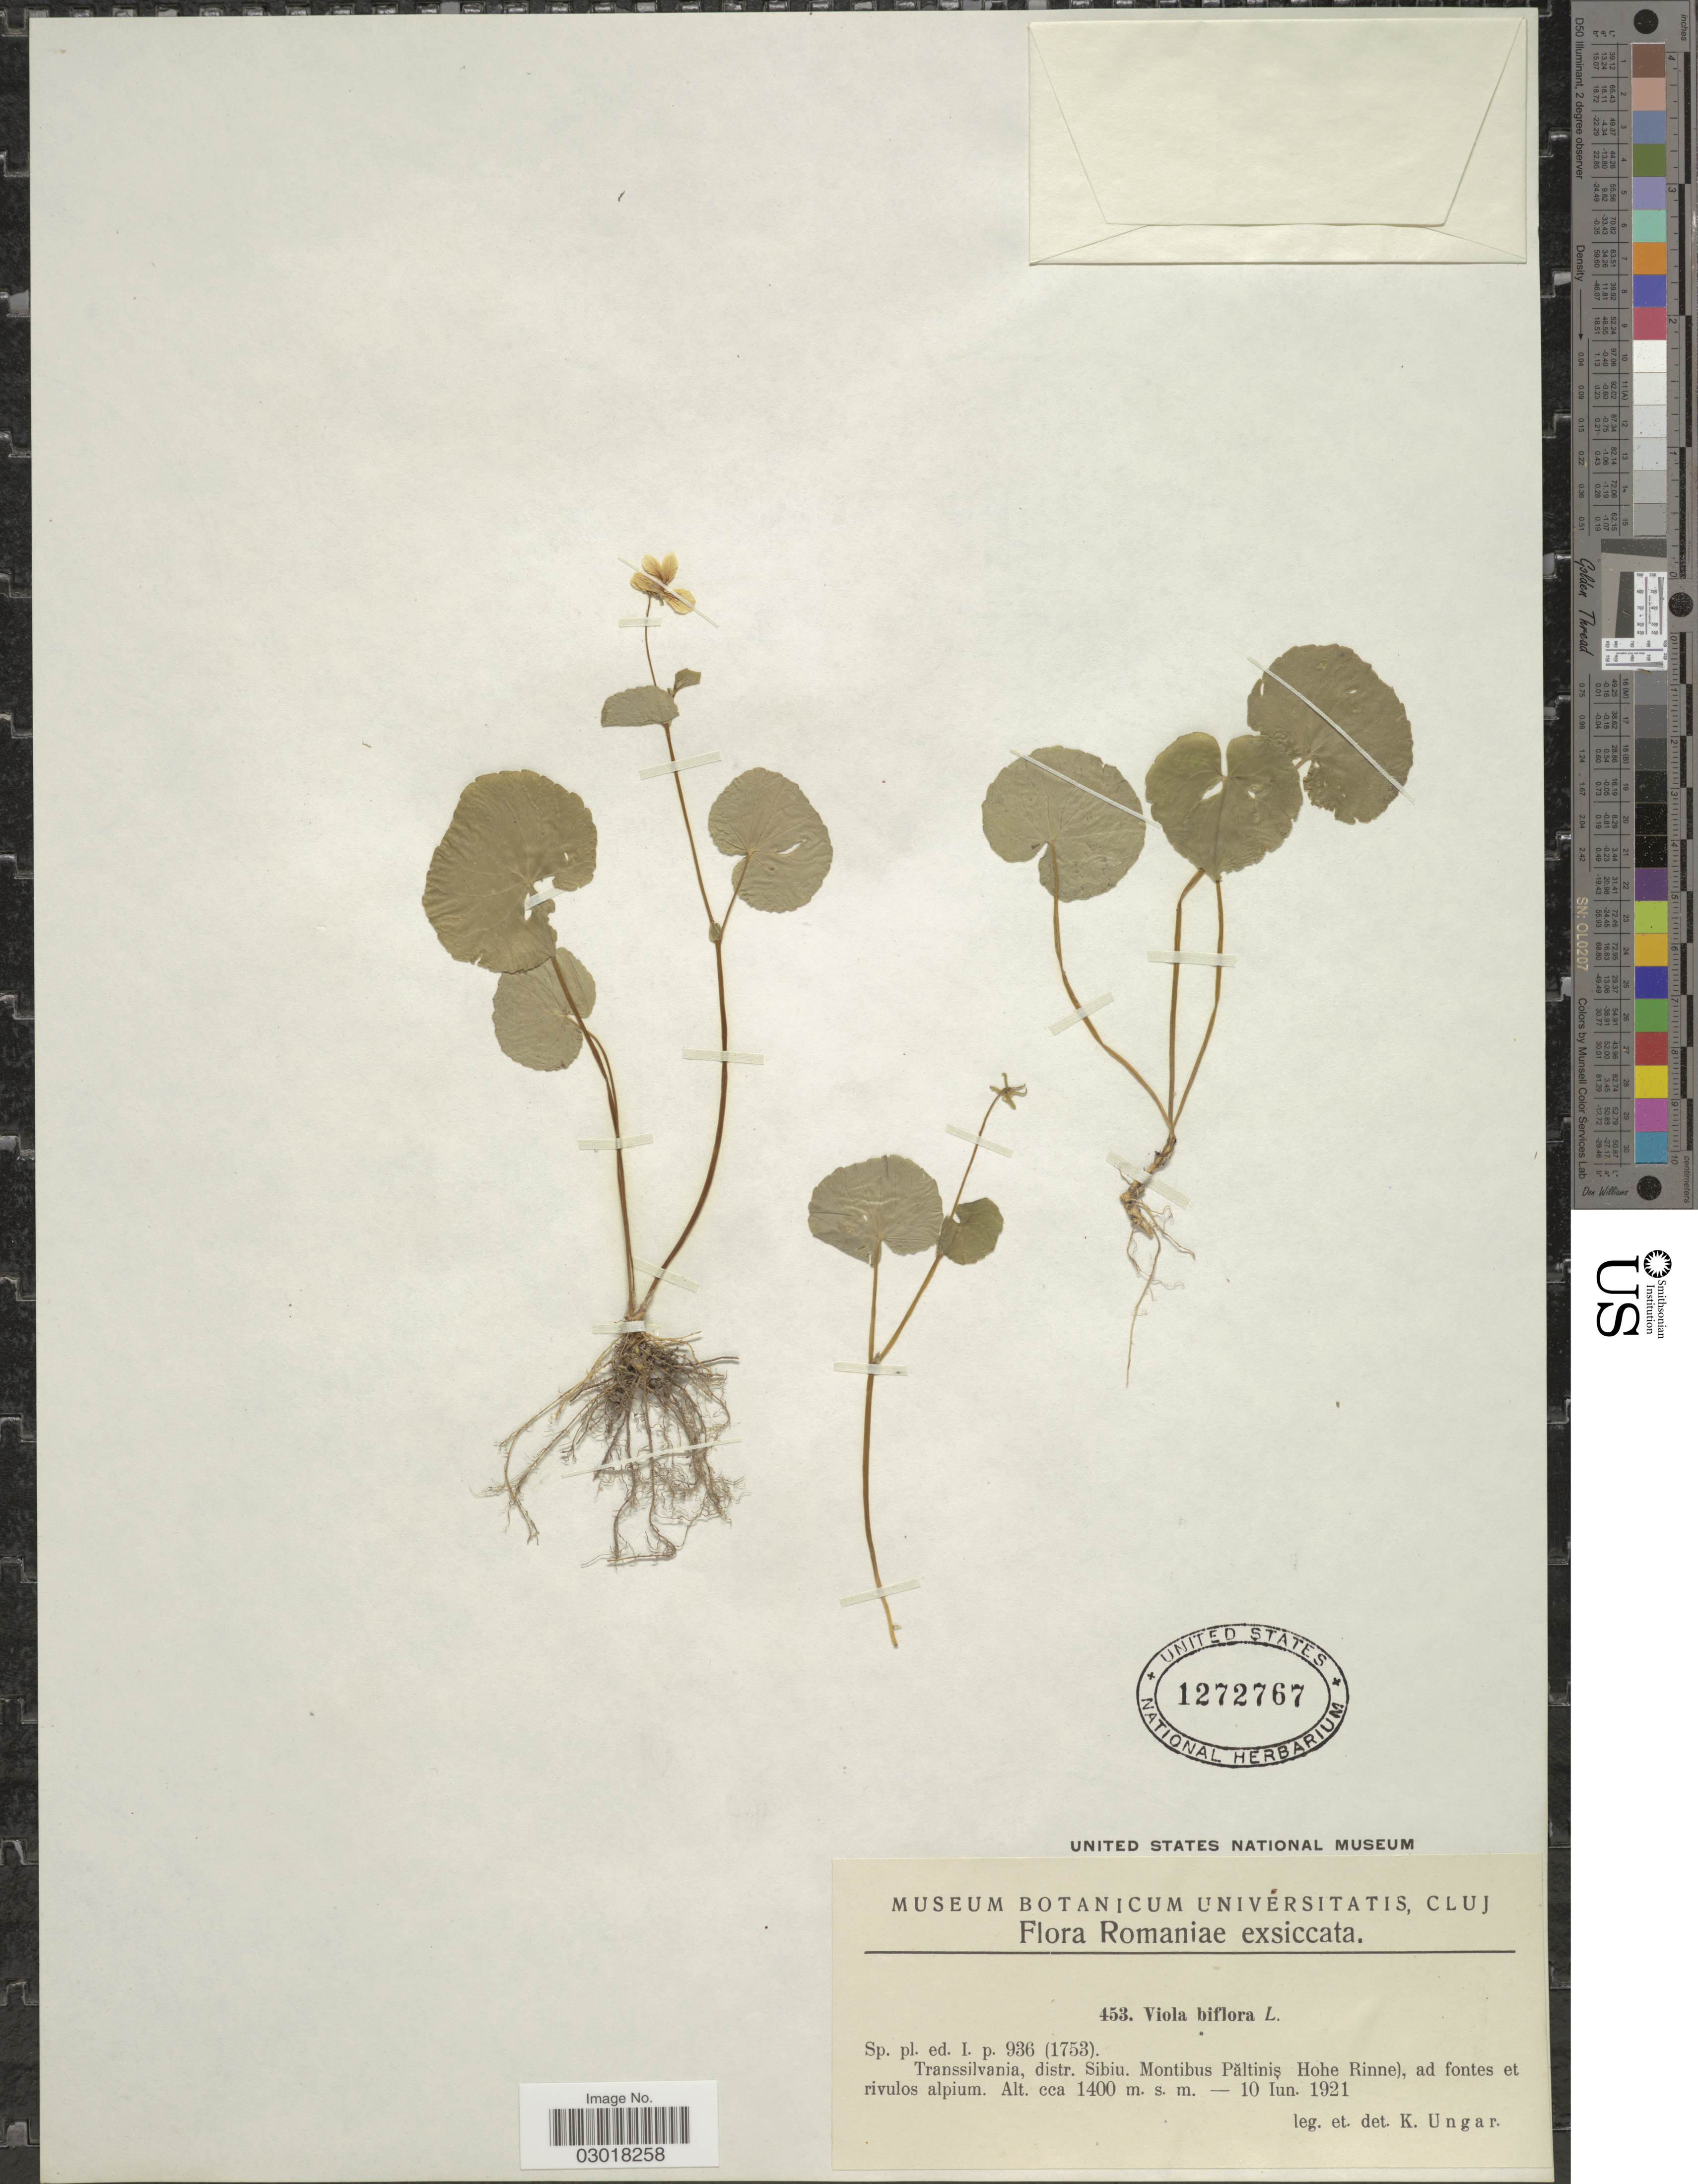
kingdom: Plantae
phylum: Tracheophyta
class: Magnoliopsida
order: Malpighiales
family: Violaceae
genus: Viola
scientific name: Viola biflora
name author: L.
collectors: K. Ungar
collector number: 453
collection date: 1921-06-10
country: Romania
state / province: Sibiu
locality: Transsilvania, distr. Sibiu. Montibus Paltinis Hohe Rinne), ad fontes et rivulos alpium.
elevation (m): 1400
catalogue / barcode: US 1272767